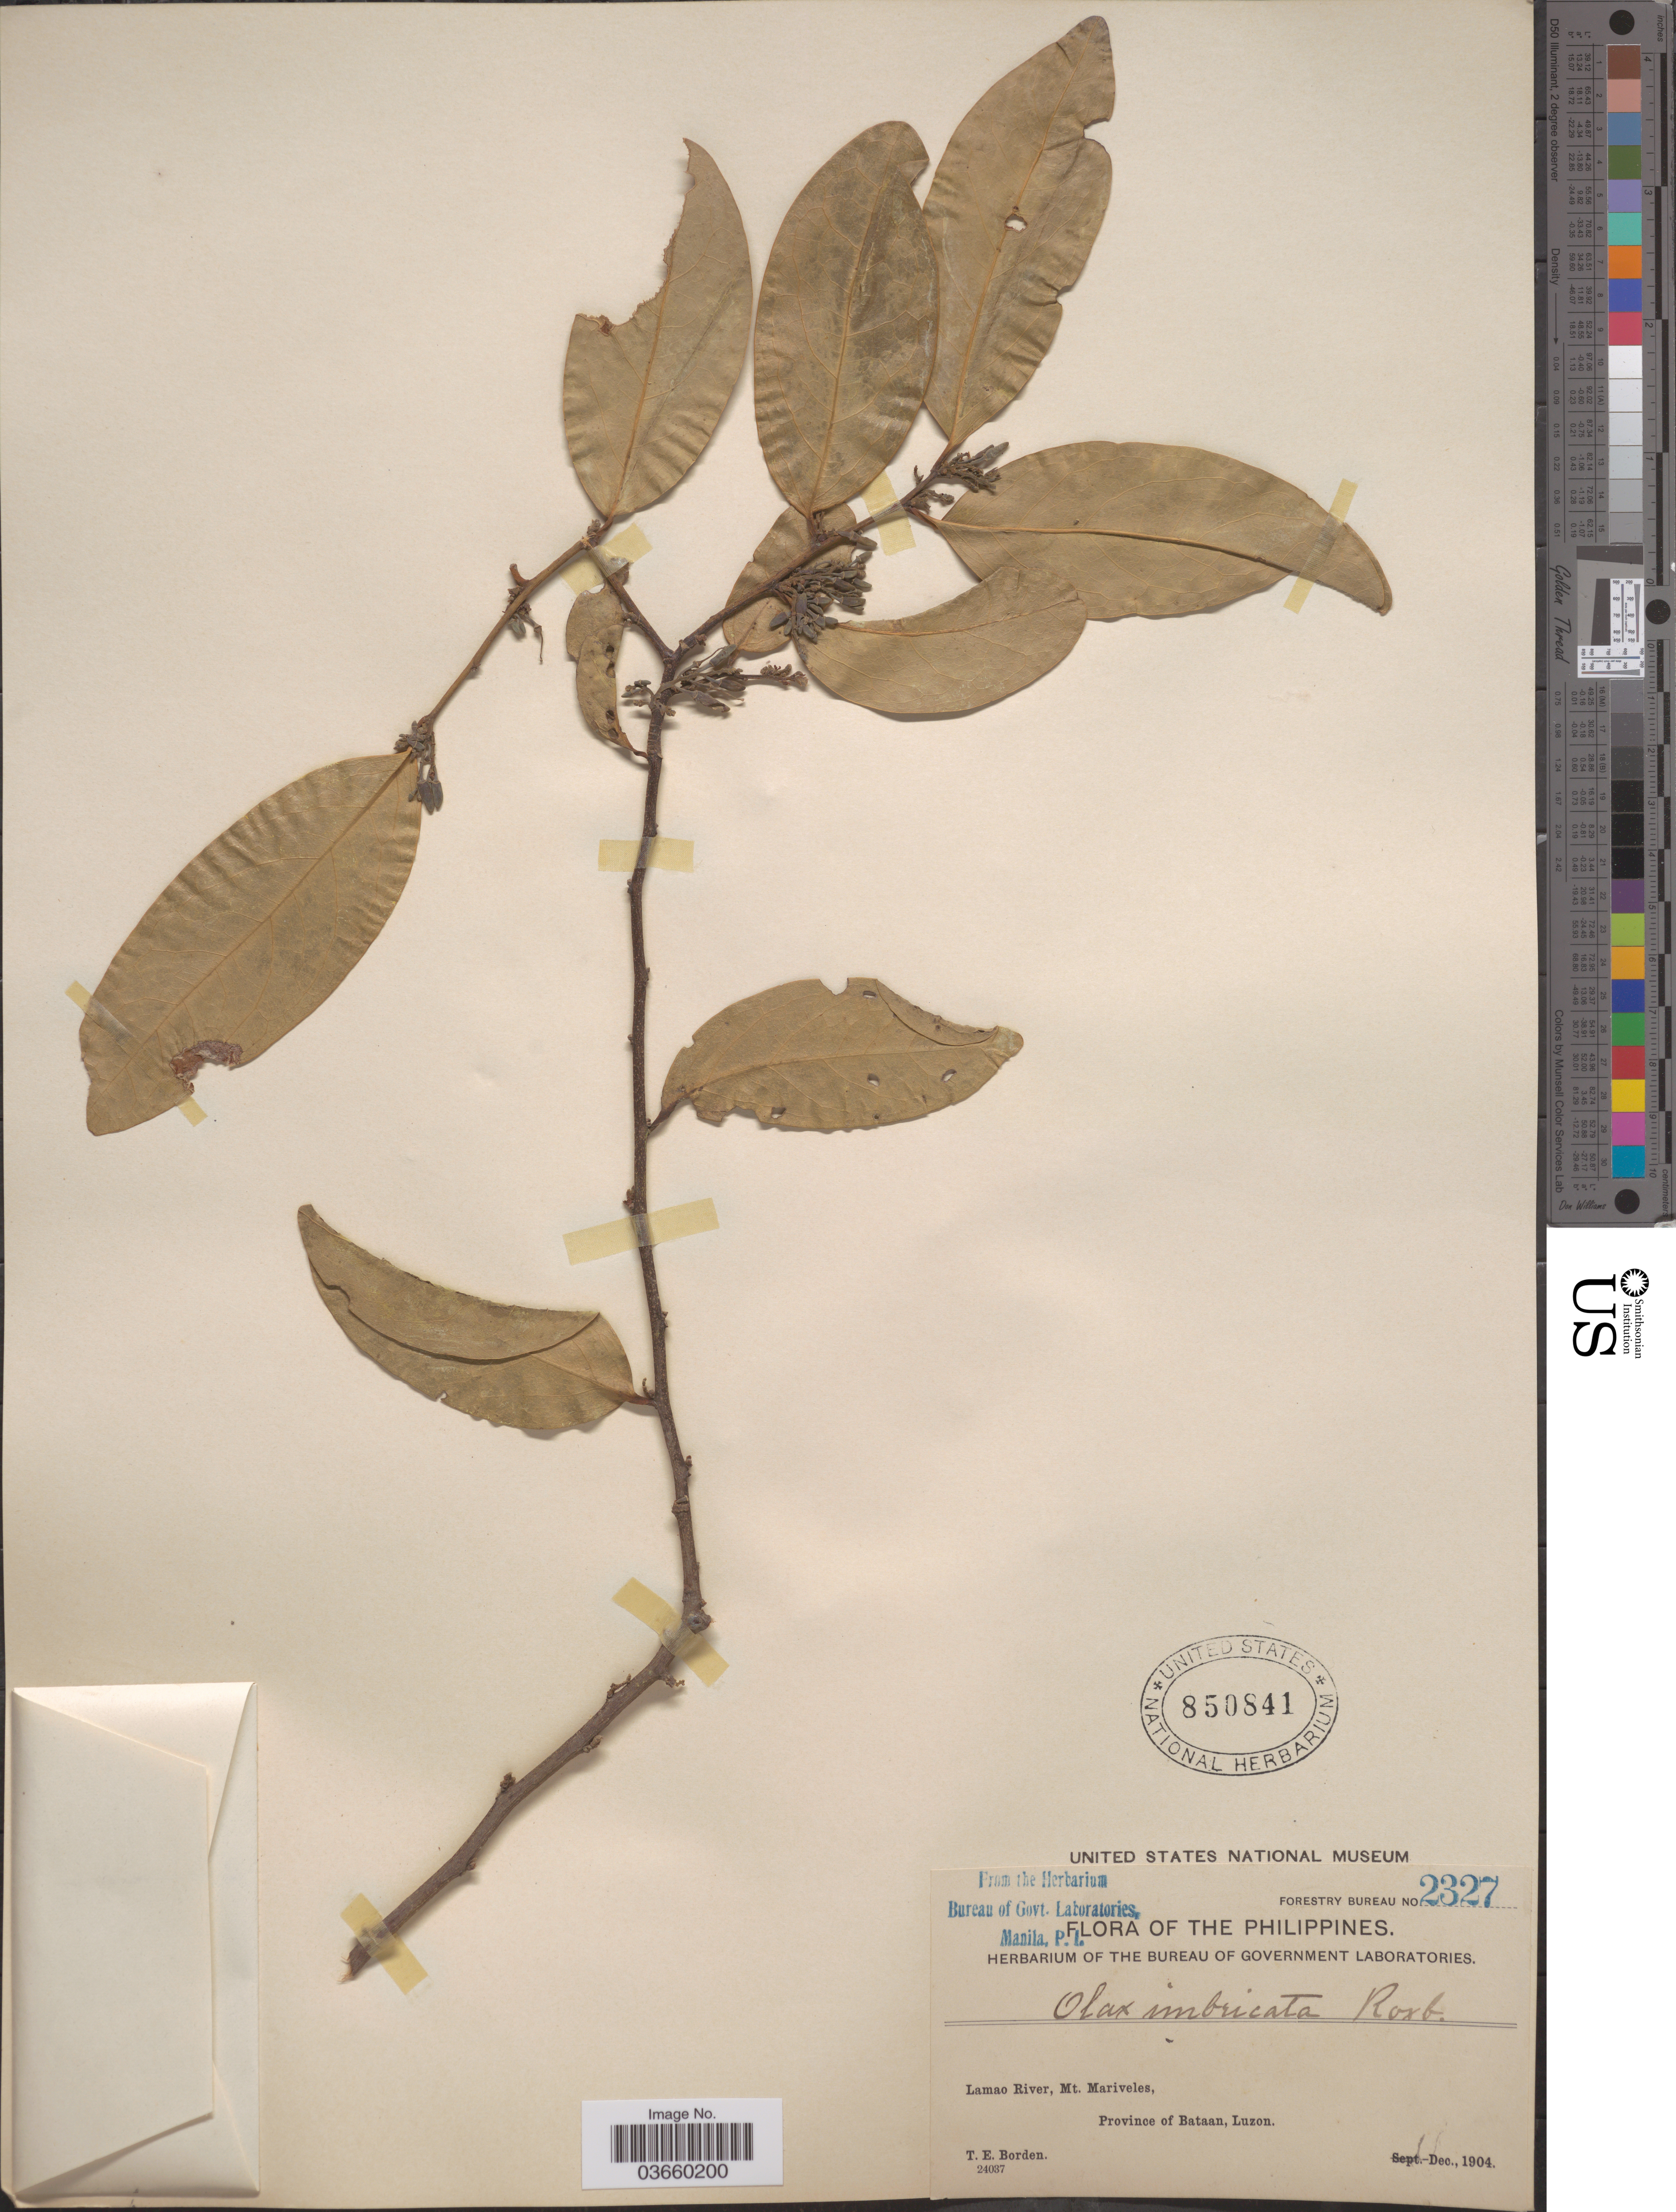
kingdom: Plantae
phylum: Tracheophyta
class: Magnoliopsida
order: Santalales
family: Olacaceae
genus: Olax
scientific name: Olax imbricata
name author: Roxb.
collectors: T. E. Borden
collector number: Forestry Bureau 2327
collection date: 1904-12-11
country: Philippines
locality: Lamao River, Mt. Mariveles, Province of Bataan, Luzon.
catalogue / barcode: US 850841